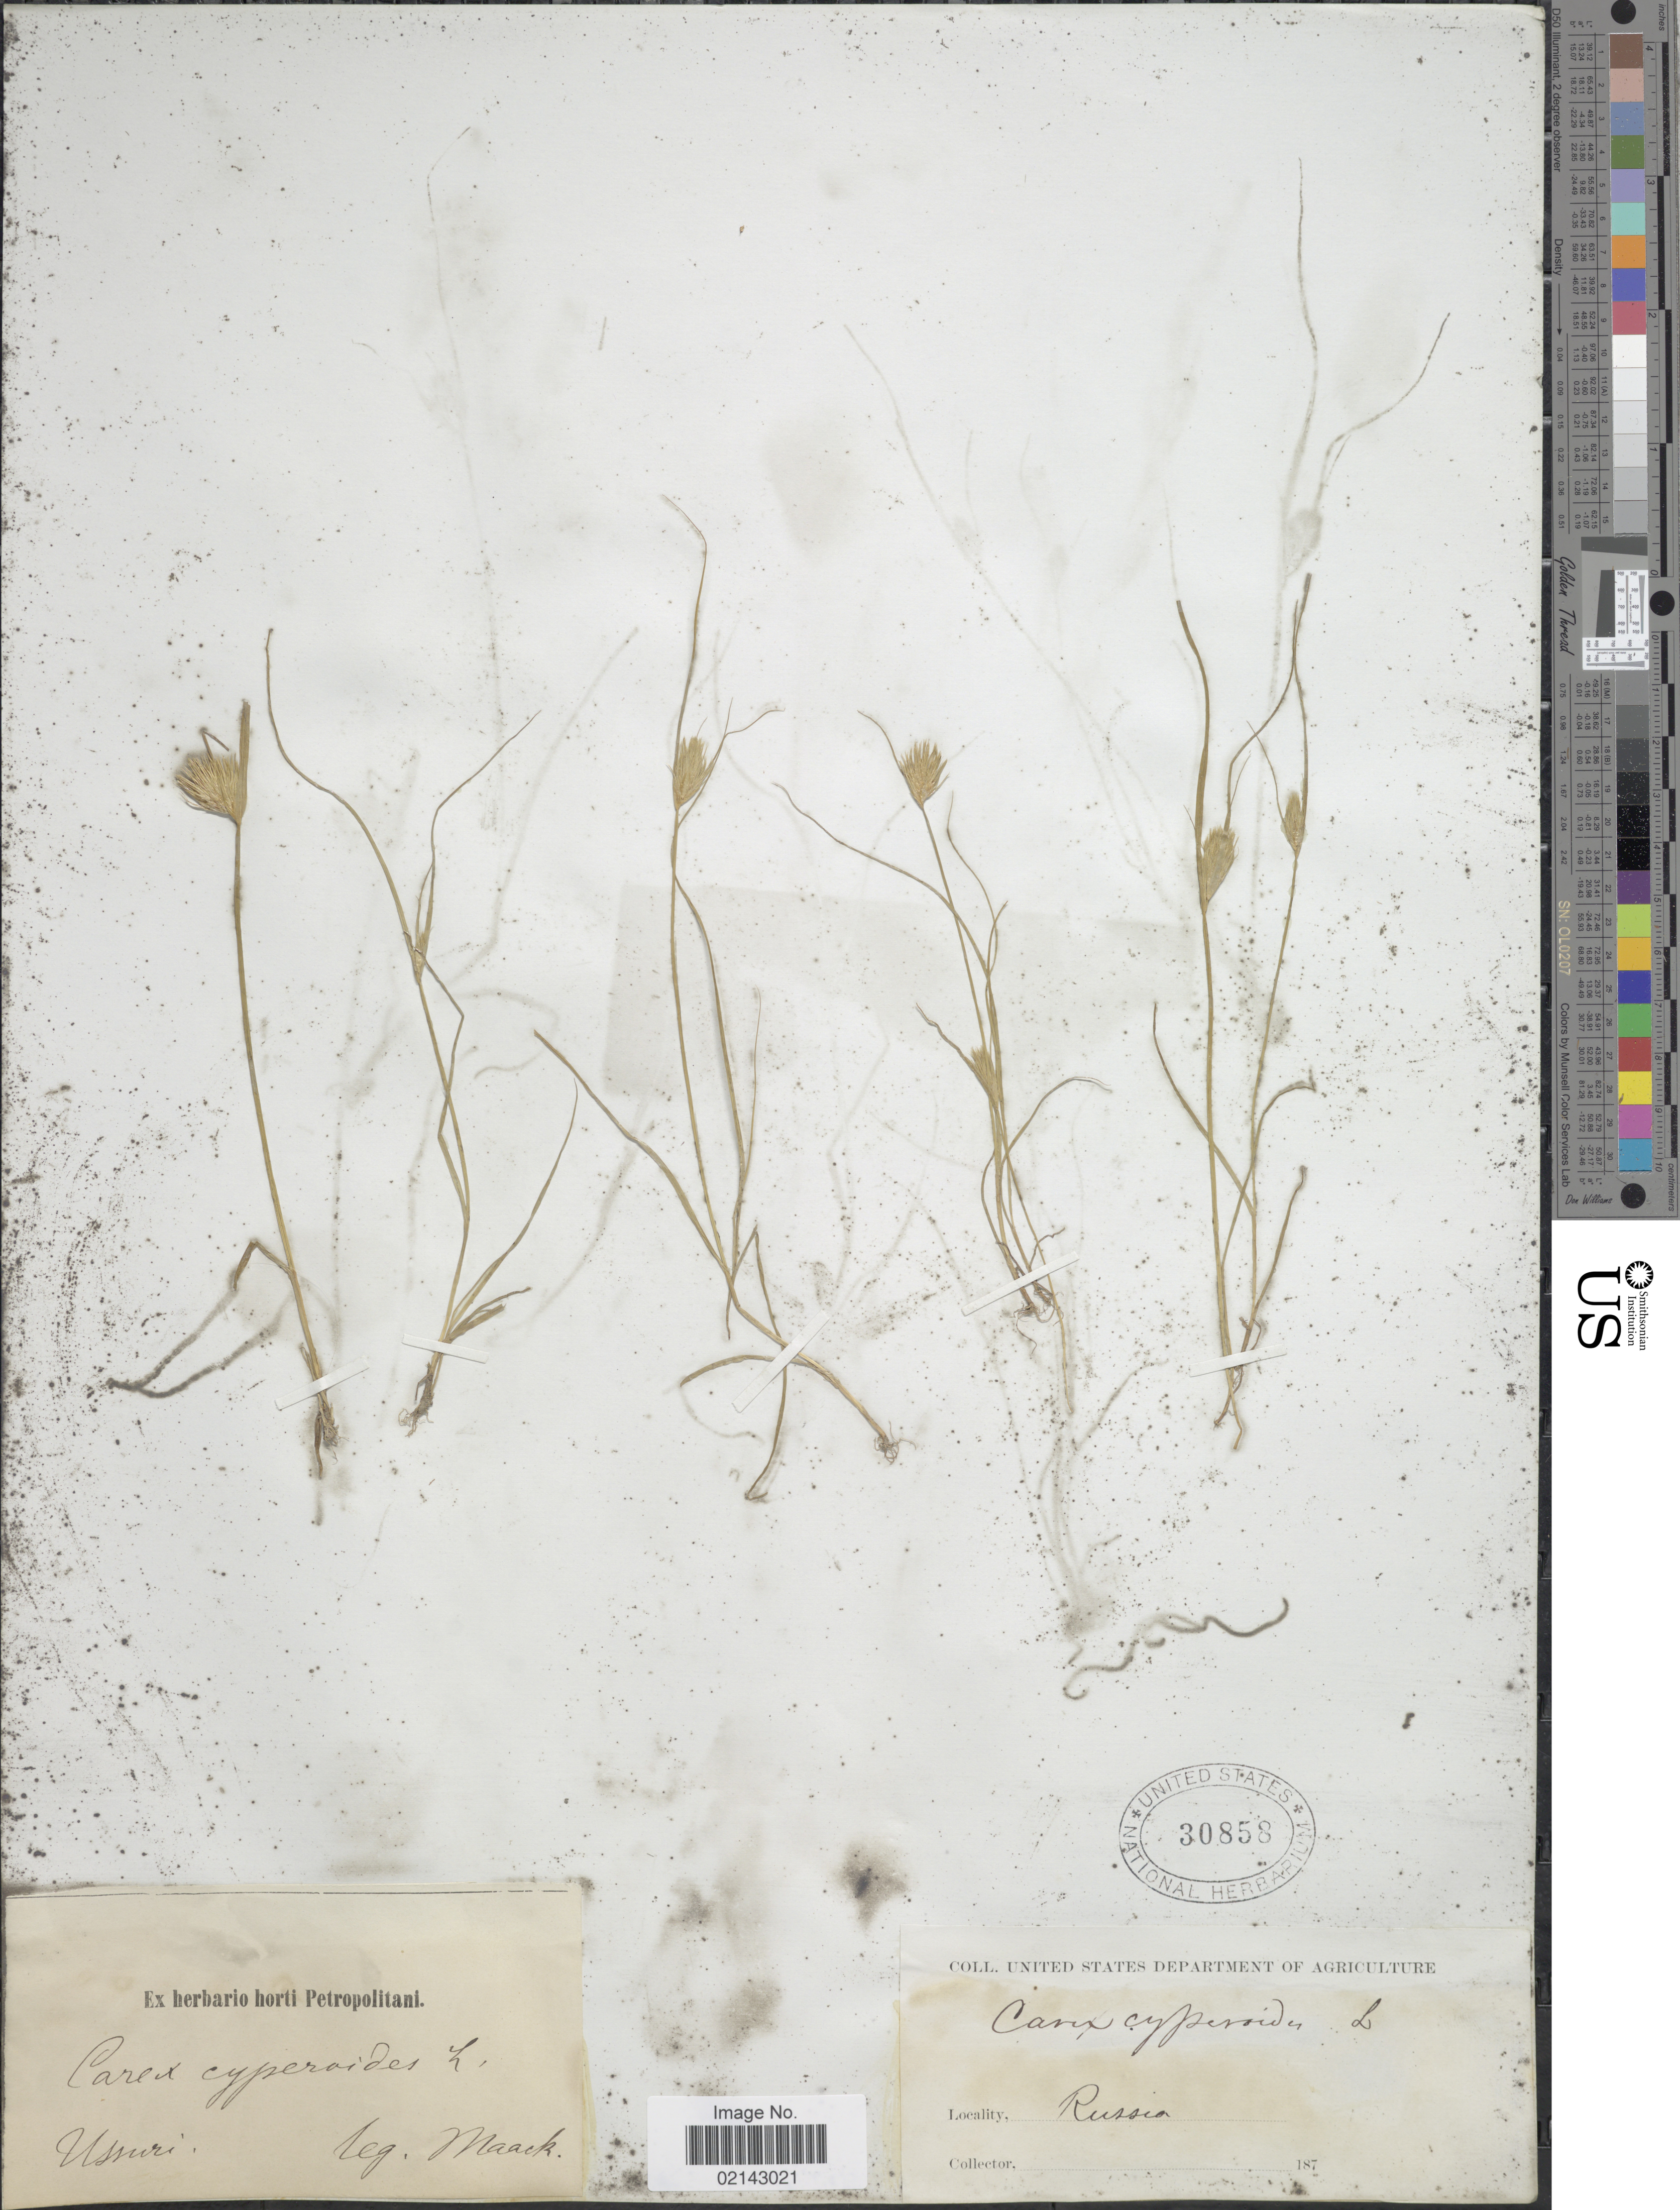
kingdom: Plantae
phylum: Tracheophyta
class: Liliopsida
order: Poales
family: Cyperaceae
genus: Carex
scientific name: Carex bohemica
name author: Schreb.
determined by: Strong, Mark T., (BOT), Smithsonian Institution - National Museum of Natural History (UNITED STATES)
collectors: Maack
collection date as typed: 187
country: Russian Federation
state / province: Primorsky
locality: Russia. Ussuri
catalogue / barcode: US 30585